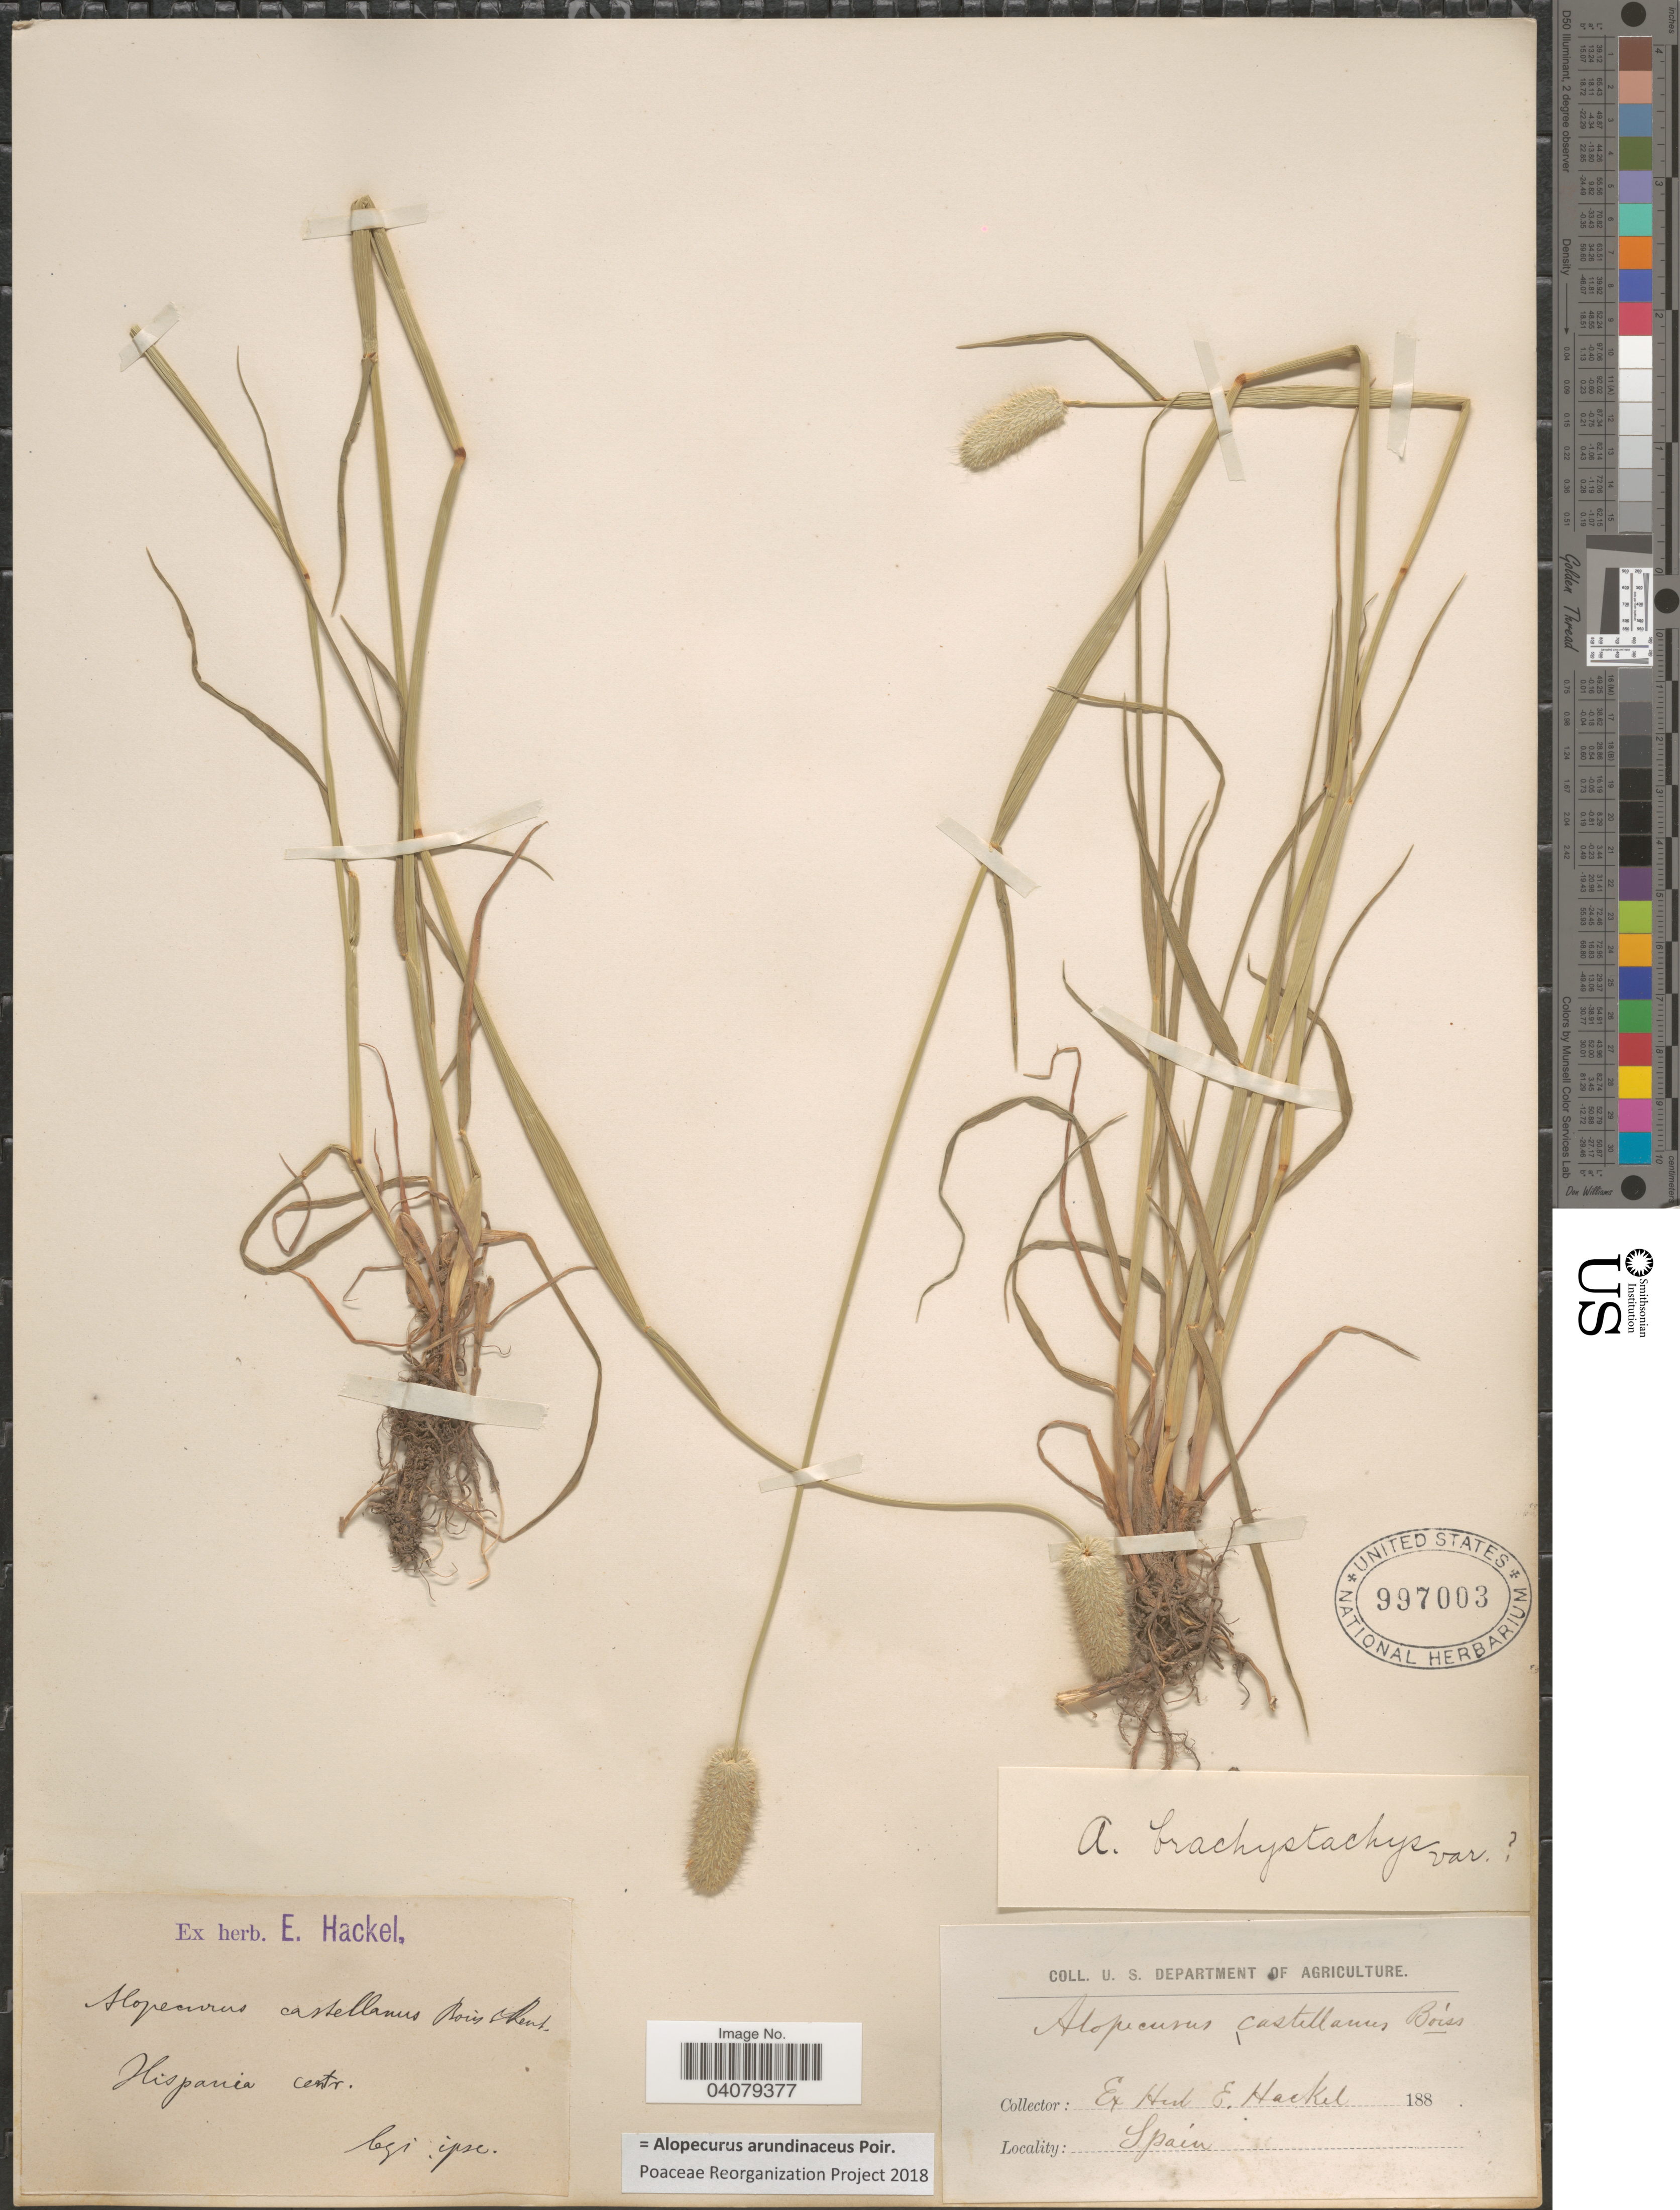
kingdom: Plantae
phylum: Tracheophyta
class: Liliopsida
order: Poales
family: Poaceae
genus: Alopecurus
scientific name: Alopecurus arundinaceus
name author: Poir.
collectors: E. Hackel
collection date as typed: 188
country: Spain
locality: Hispania centr.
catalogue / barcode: US 997003